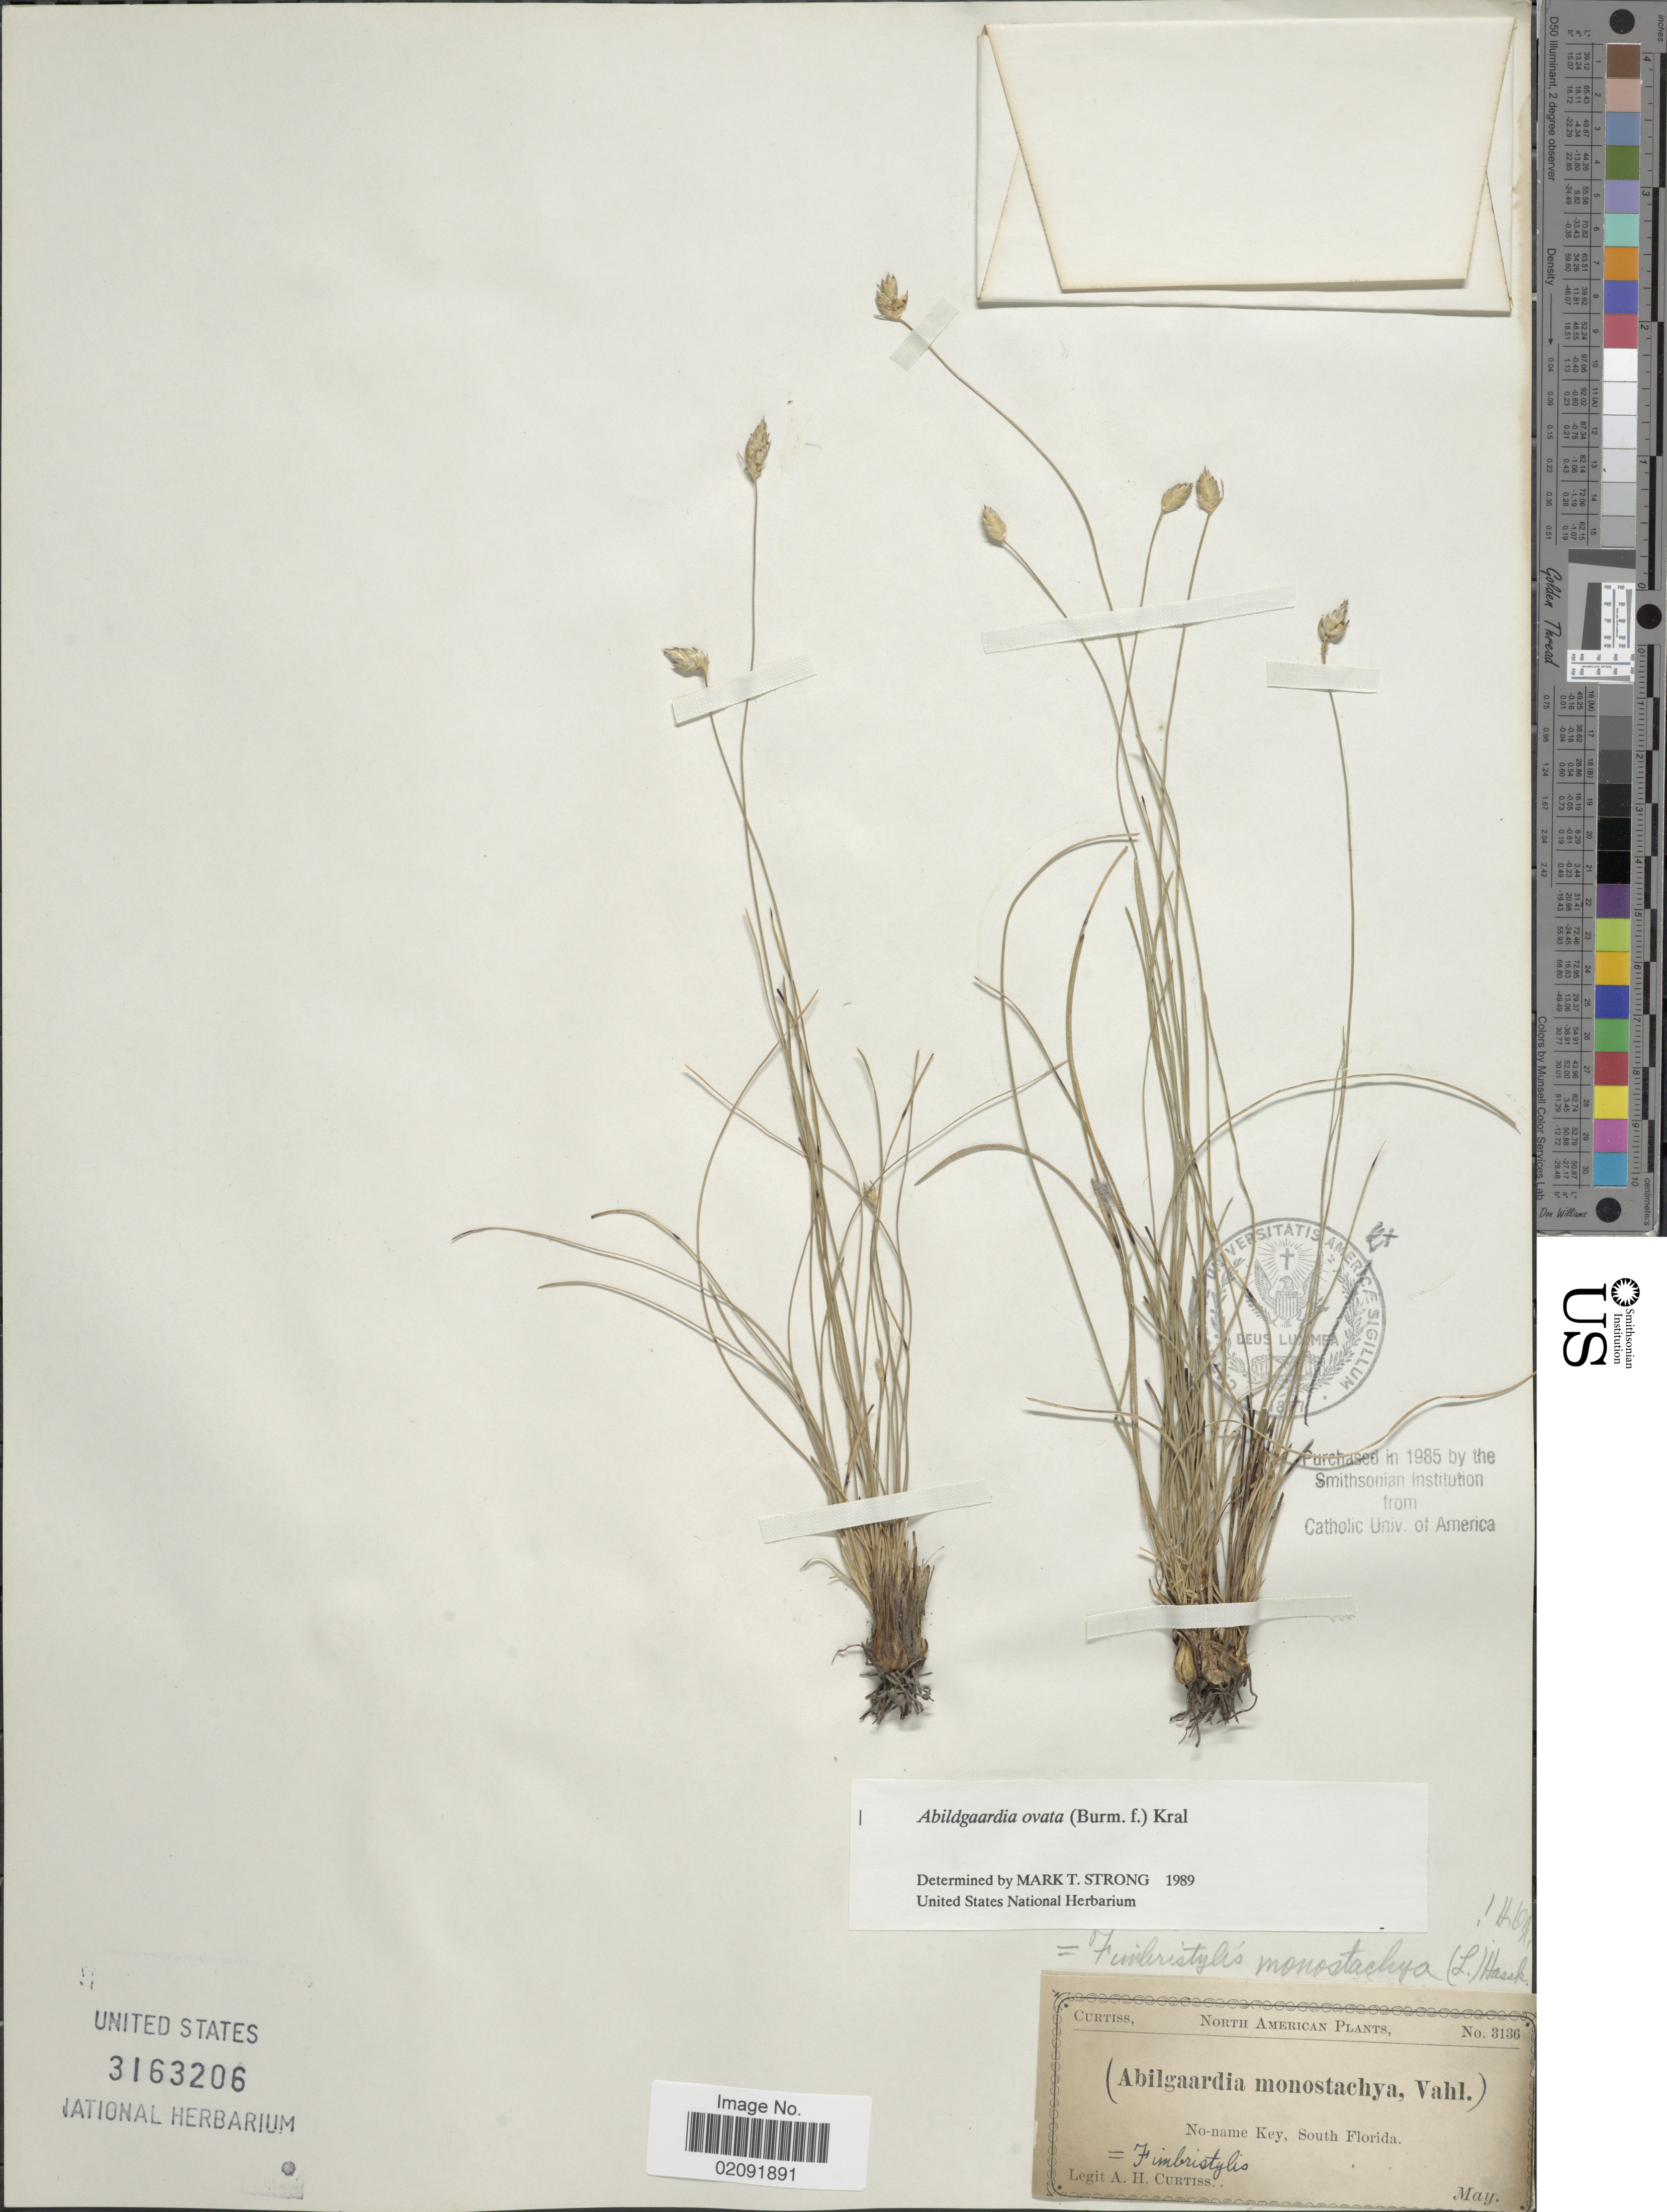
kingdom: Plantae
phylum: Tracheophyta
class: Liliopsida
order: Poales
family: Cyperaceae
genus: Abildgaardia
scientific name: Abildgaardia ovata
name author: (Burm. f.) Kral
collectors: A. H. Curtiss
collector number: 3136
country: United States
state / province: Florida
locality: No-name Key, South Florida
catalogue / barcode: US 3163206